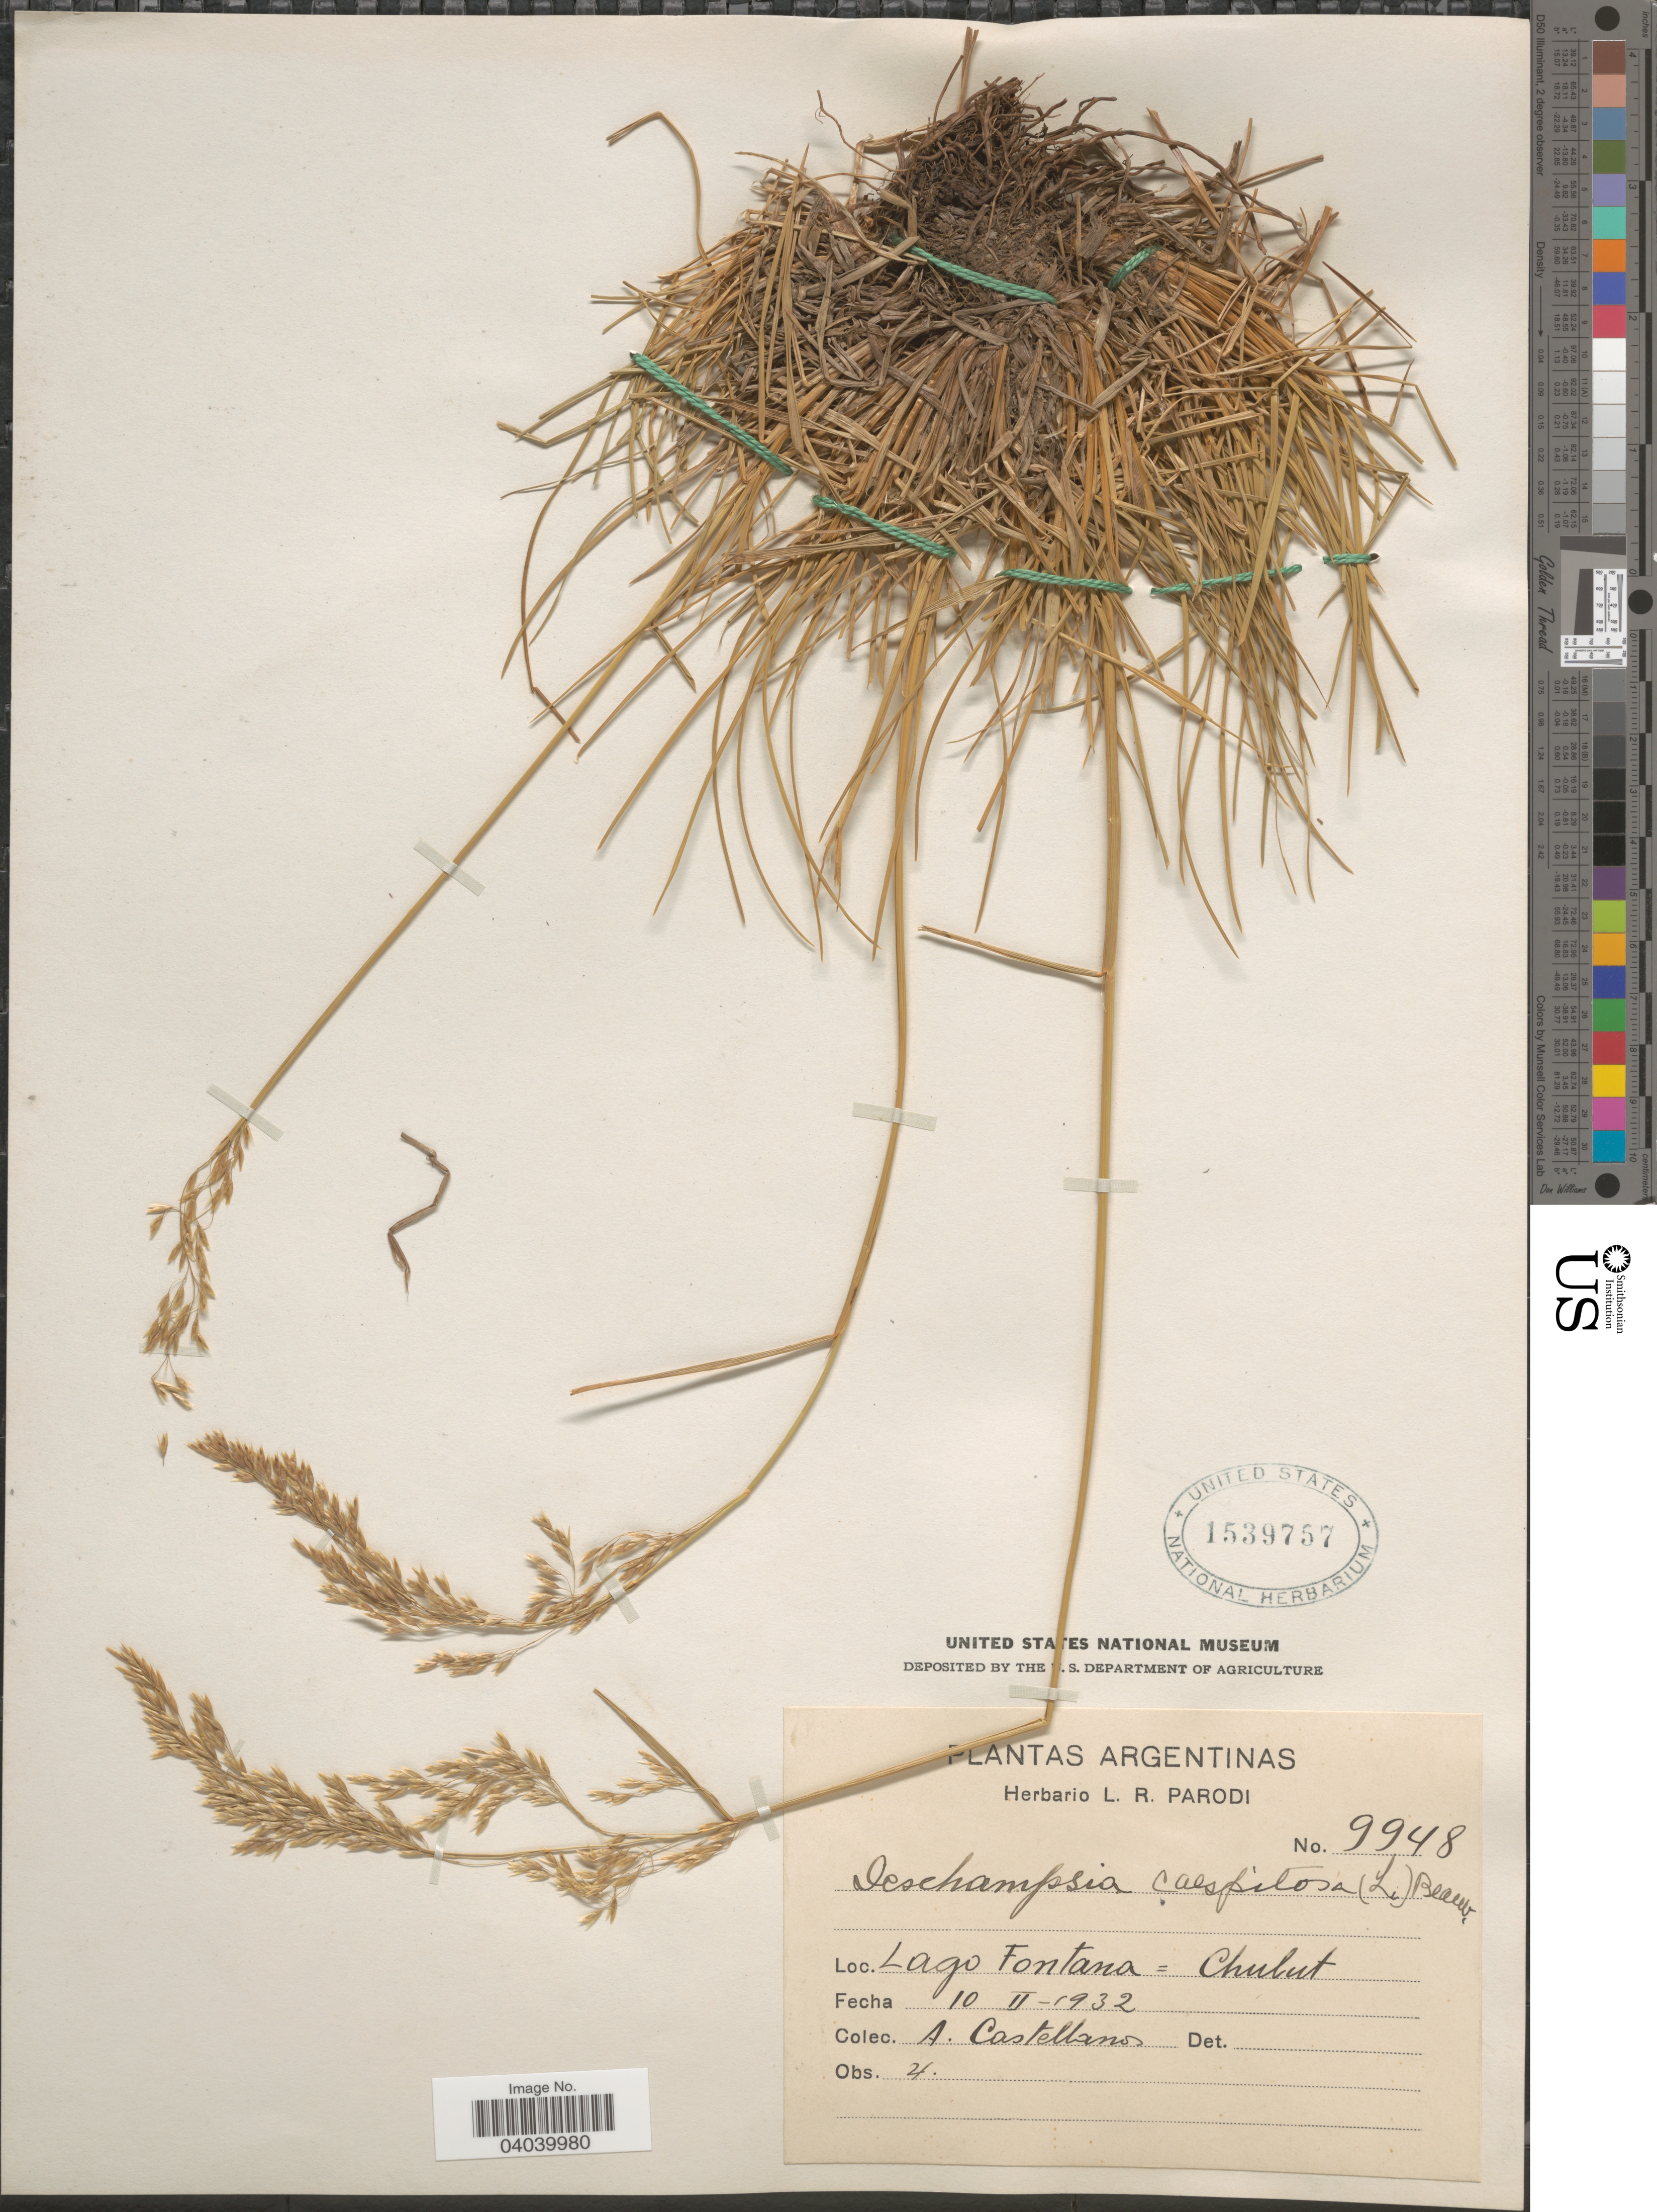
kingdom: Plantae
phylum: Tracheophyta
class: Liliopsida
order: Poales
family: Poaceae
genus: Deschampsia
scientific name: Deschampsia cespitosa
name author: (L.) P. Beauv.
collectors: A. Castellanos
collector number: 9948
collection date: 1932-02-10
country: Argentina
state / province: Chubut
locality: Lago Fontana - Chubut.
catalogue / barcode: US 1539757